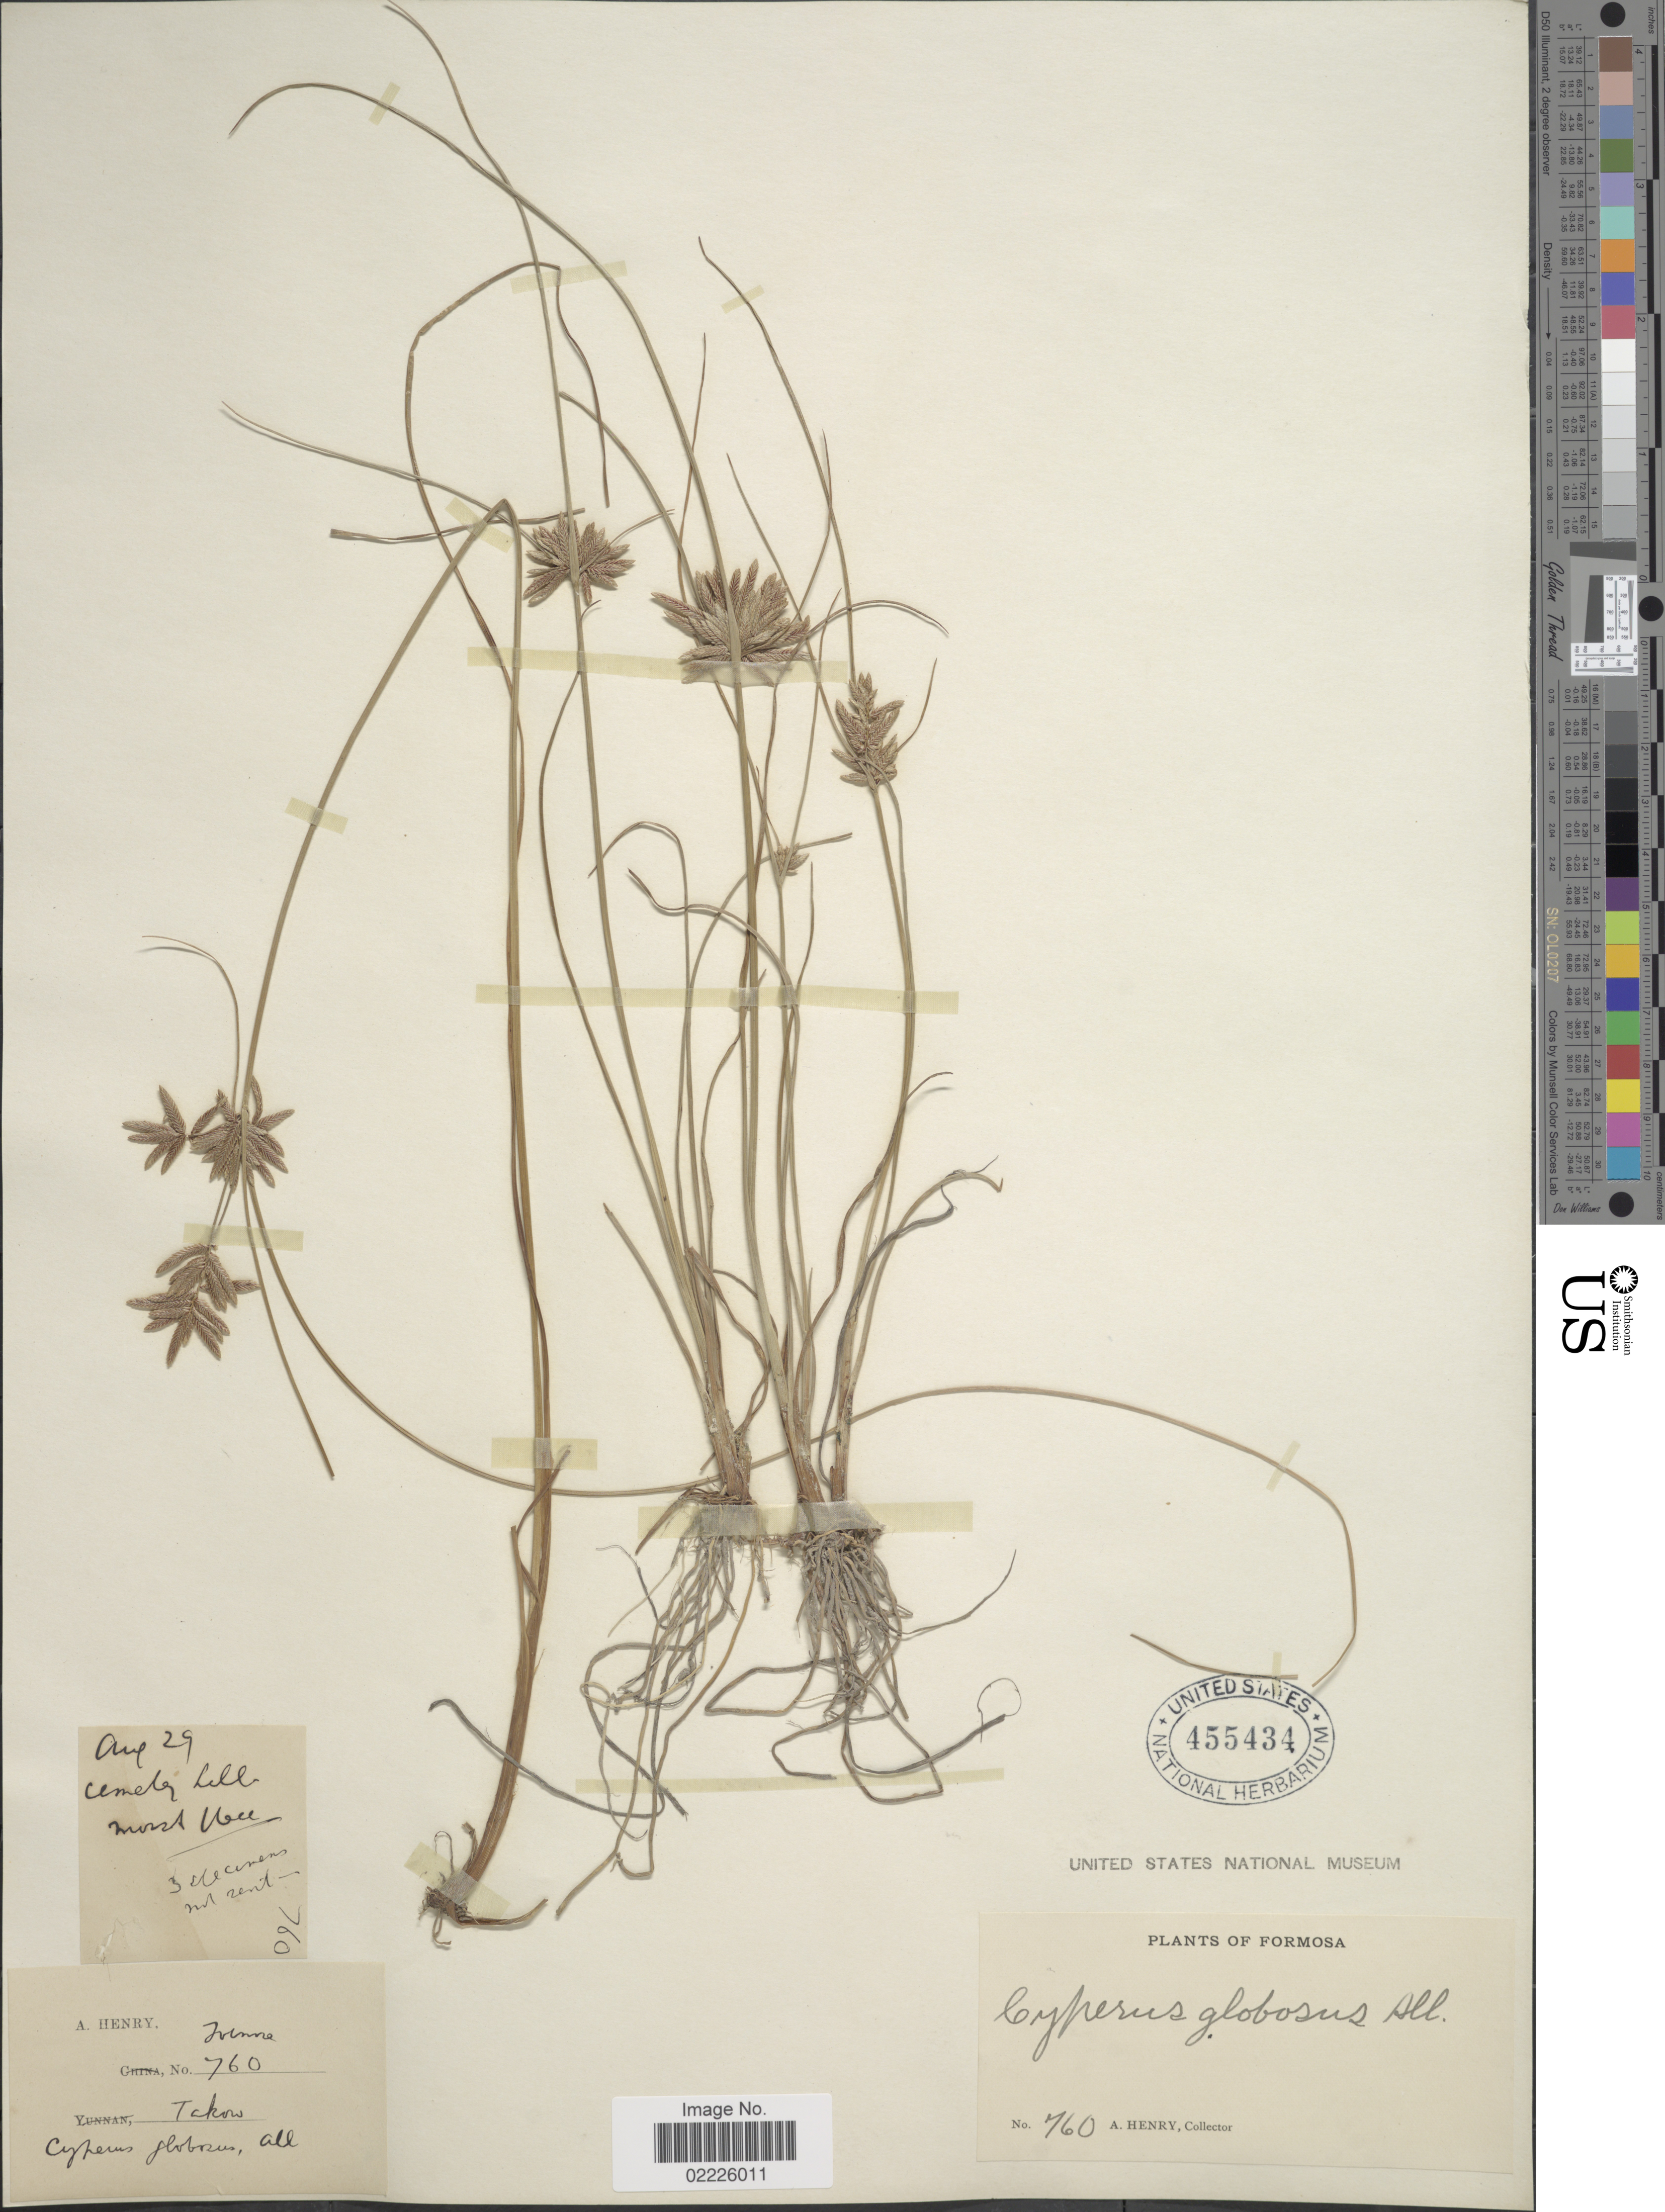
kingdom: Plantae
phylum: Tracheophyta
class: Liliopsida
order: Poales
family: Cyperaceae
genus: Cyperus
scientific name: Cyperus flavidus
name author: Retz.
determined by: Strong, Mark T., (BOT), Smithsonian Institution - National Museum of Natural History (UNITED STATES)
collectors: A. Henry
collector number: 760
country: Taiwan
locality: Formosa, Takow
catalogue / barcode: US 455434